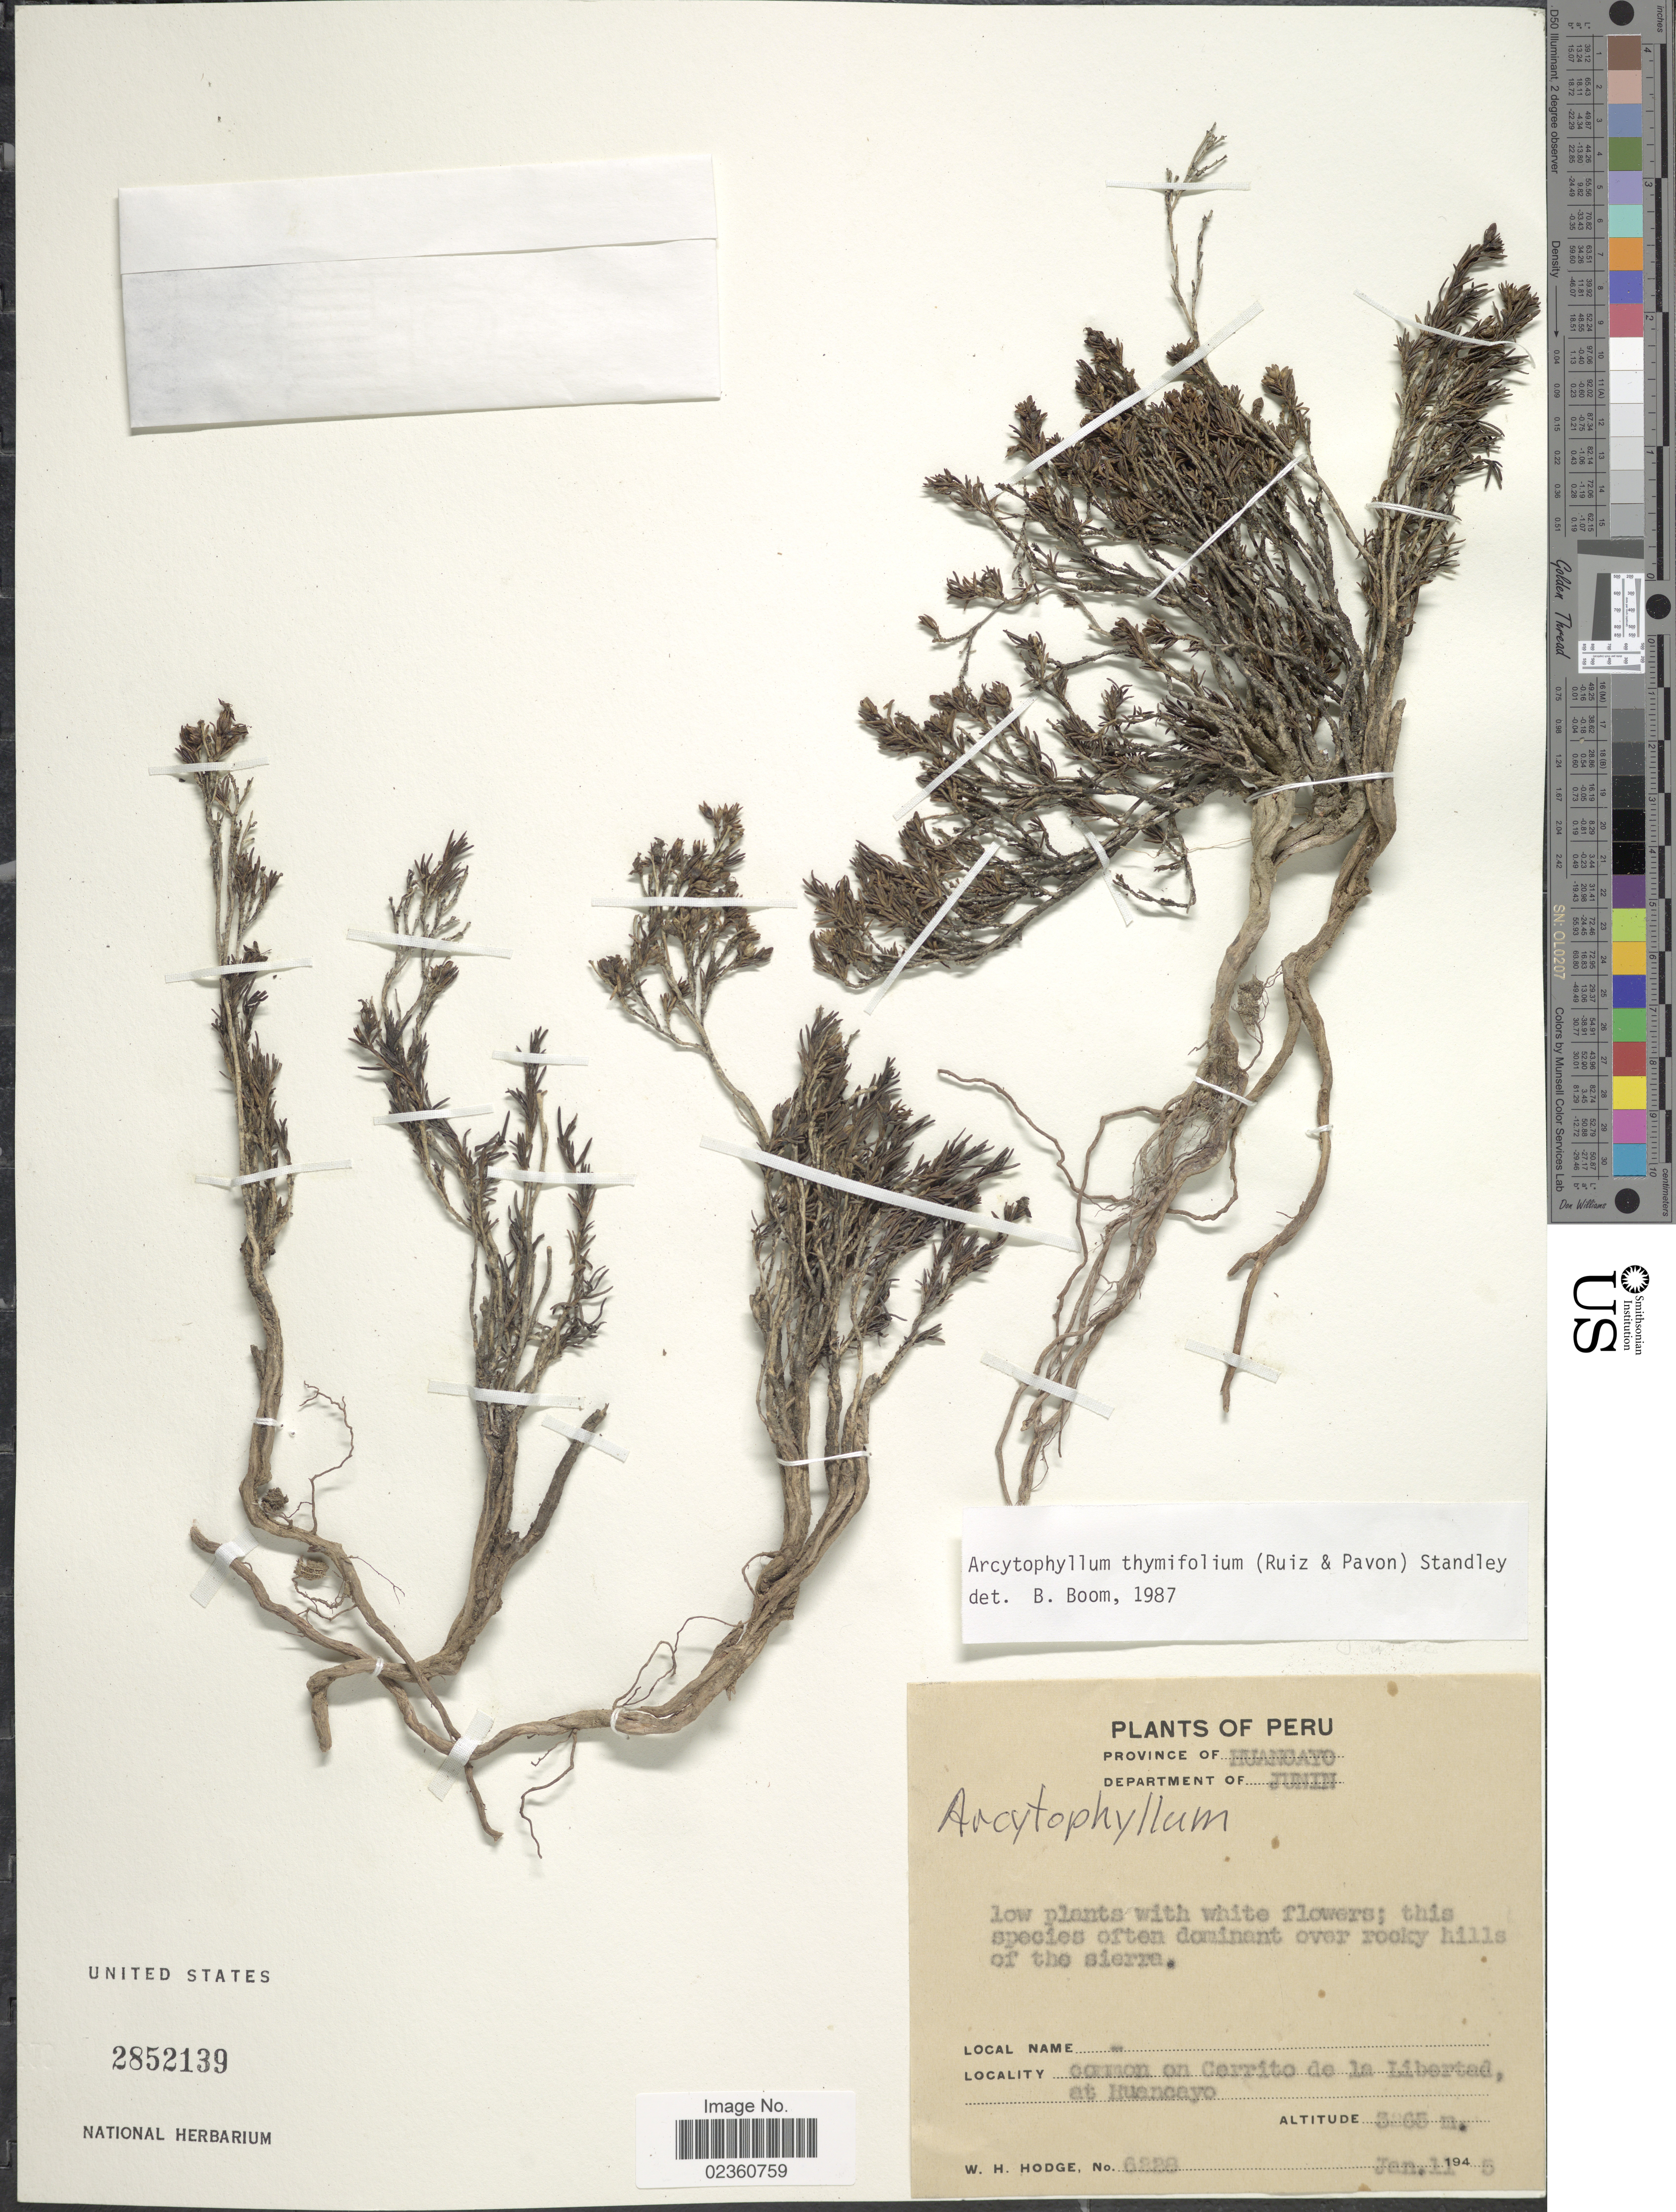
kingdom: Plantae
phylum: Tracheophyta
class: Magnoliopsida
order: Gentianales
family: Rubiaceae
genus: Arcytophyllum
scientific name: Arcytophyllum thymifolium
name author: (Ruiz & Pav.) Standl.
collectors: W. Hodge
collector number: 6228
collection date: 1945-01-11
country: Peru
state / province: Junín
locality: Province of Huancayo, Department of Junin, this species often dominant over rocky hills of the sierra, common on Cerrito de la Libertad at Huancayo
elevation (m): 3265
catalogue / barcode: US 2852139